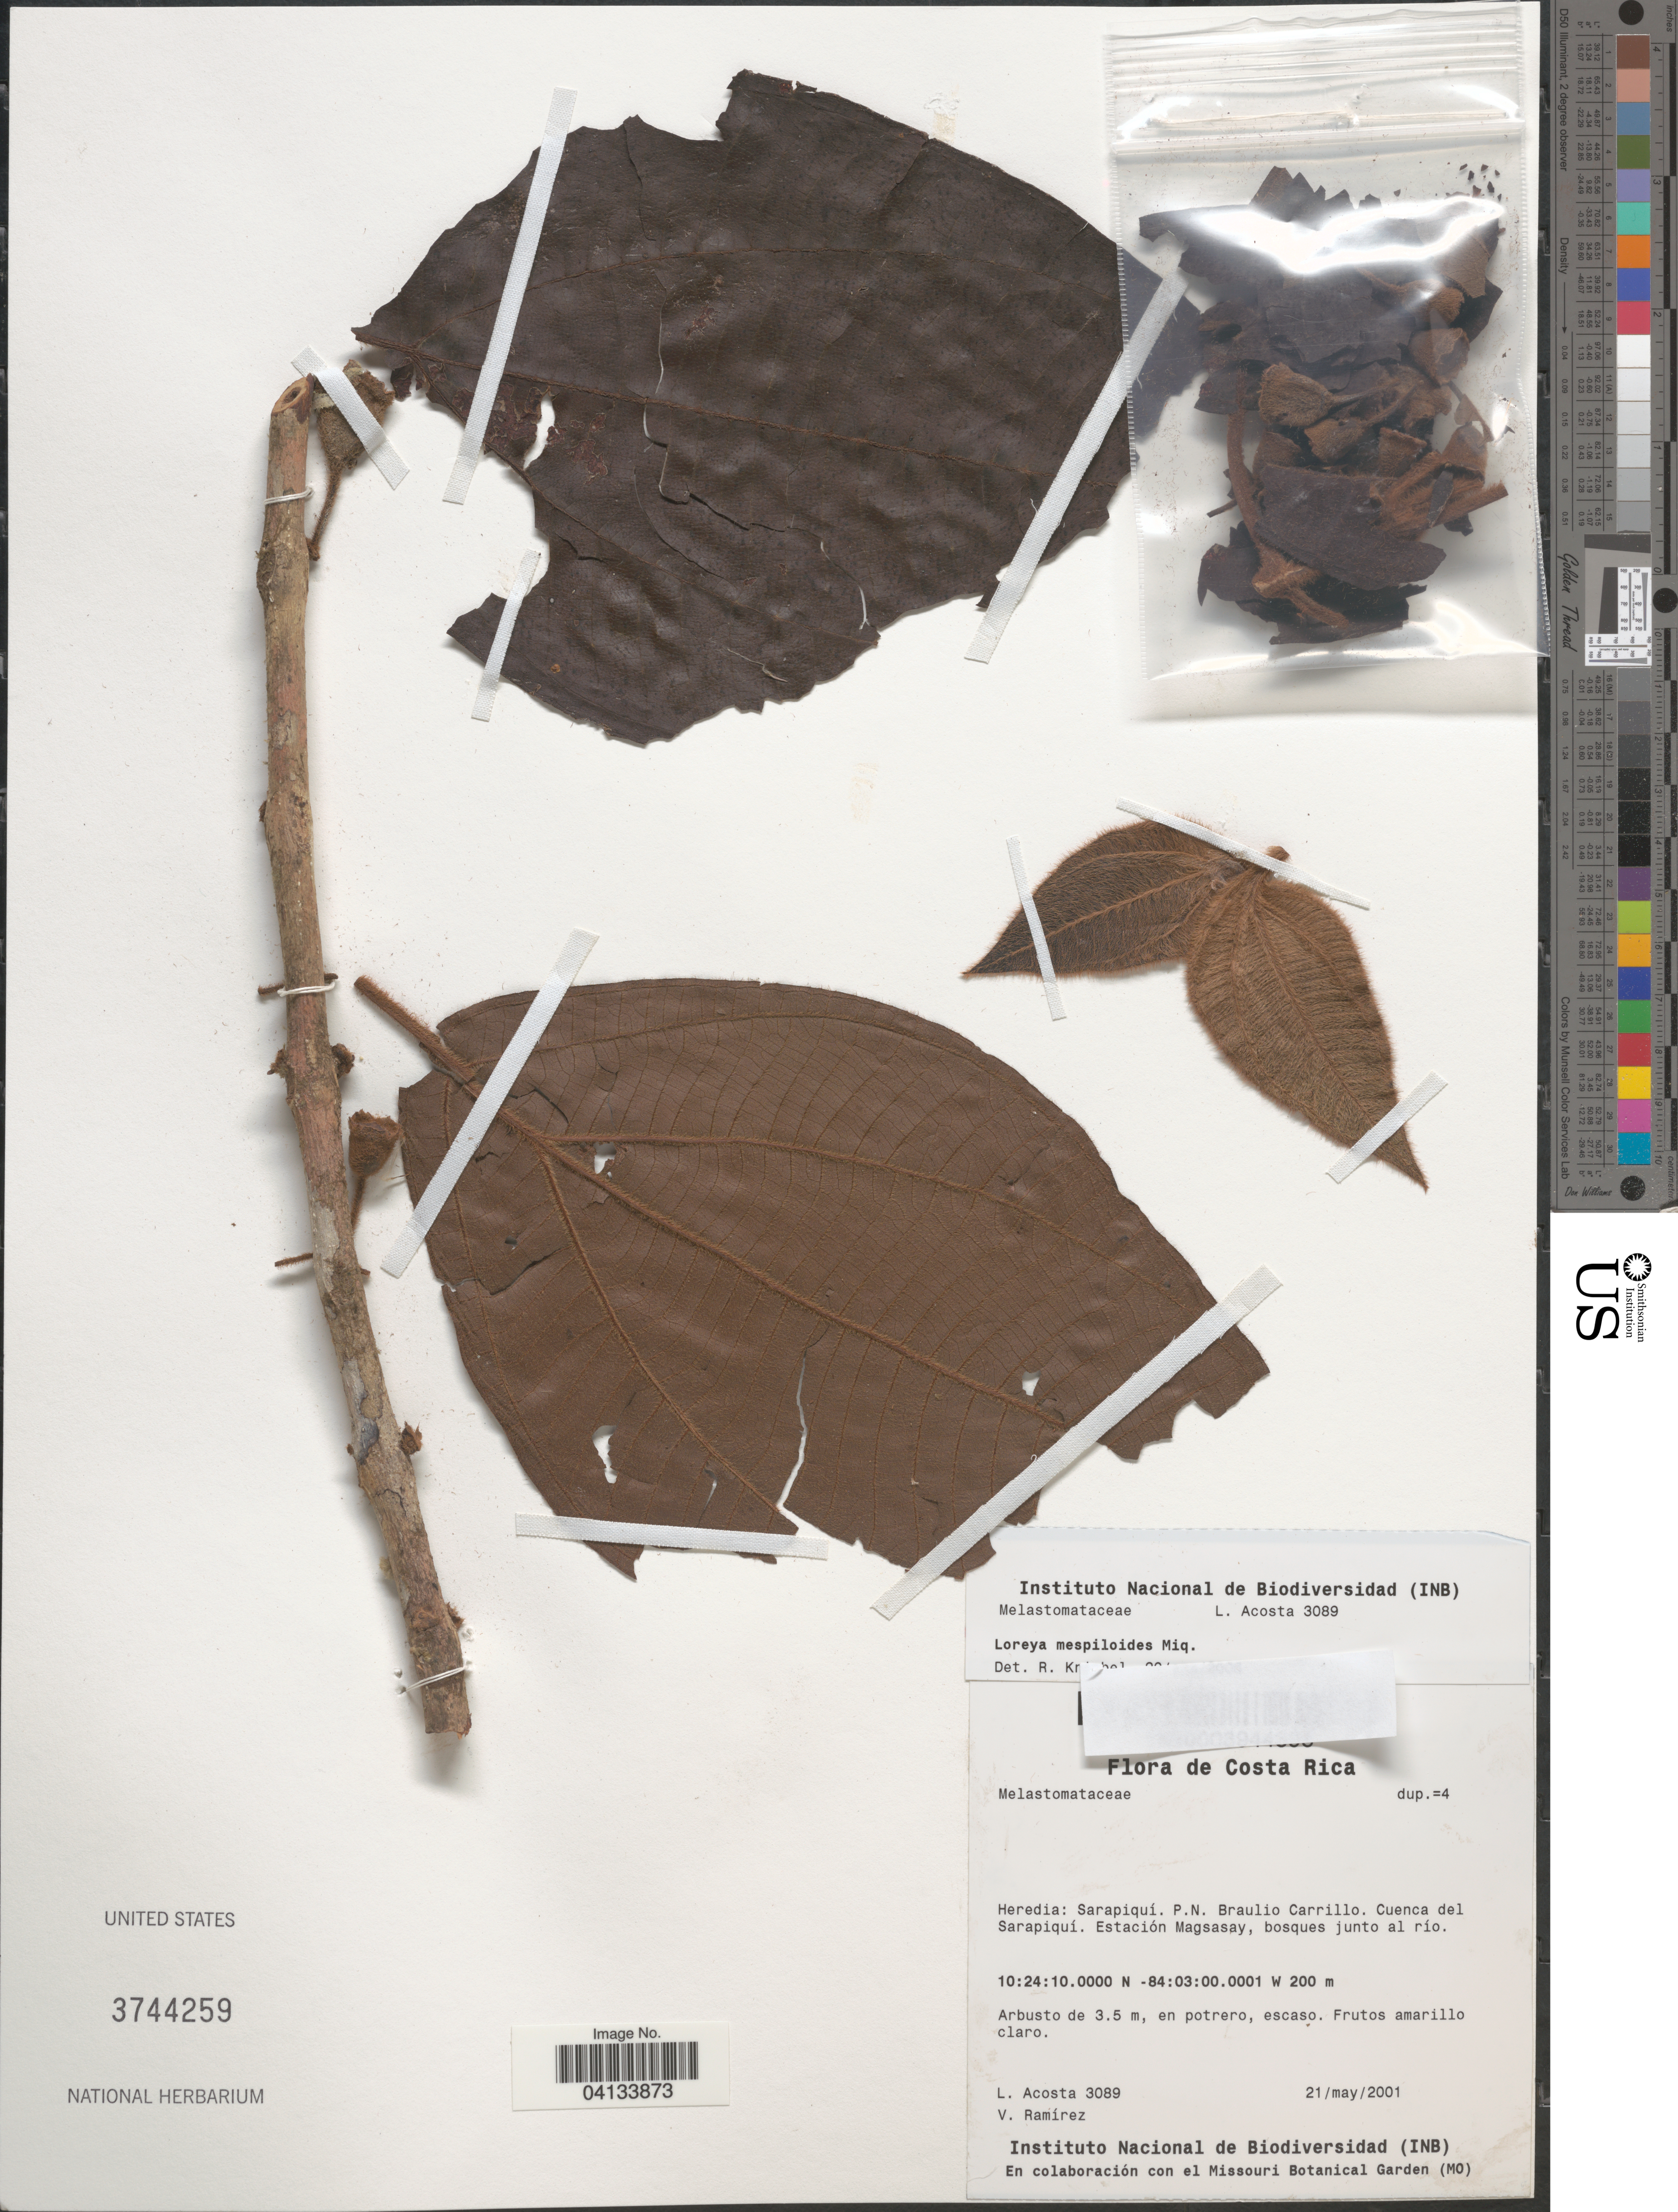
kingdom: Plantae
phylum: Tracheophyta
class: Magnoliopsida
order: Myrtales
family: Melastomataceae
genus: Bellucia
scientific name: Bellucia mespiloides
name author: (Miq.) J.F. Macbr.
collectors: L. Acosta & V. Ramirez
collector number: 3089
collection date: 2001-05-21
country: Costa Rica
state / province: Heredia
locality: Sarapiquí. P.N. Braulio Carrillo. Cuenca del Sarapiquí. Estación Magsasay, bosques junto al río.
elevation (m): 200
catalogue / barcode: US 3744259